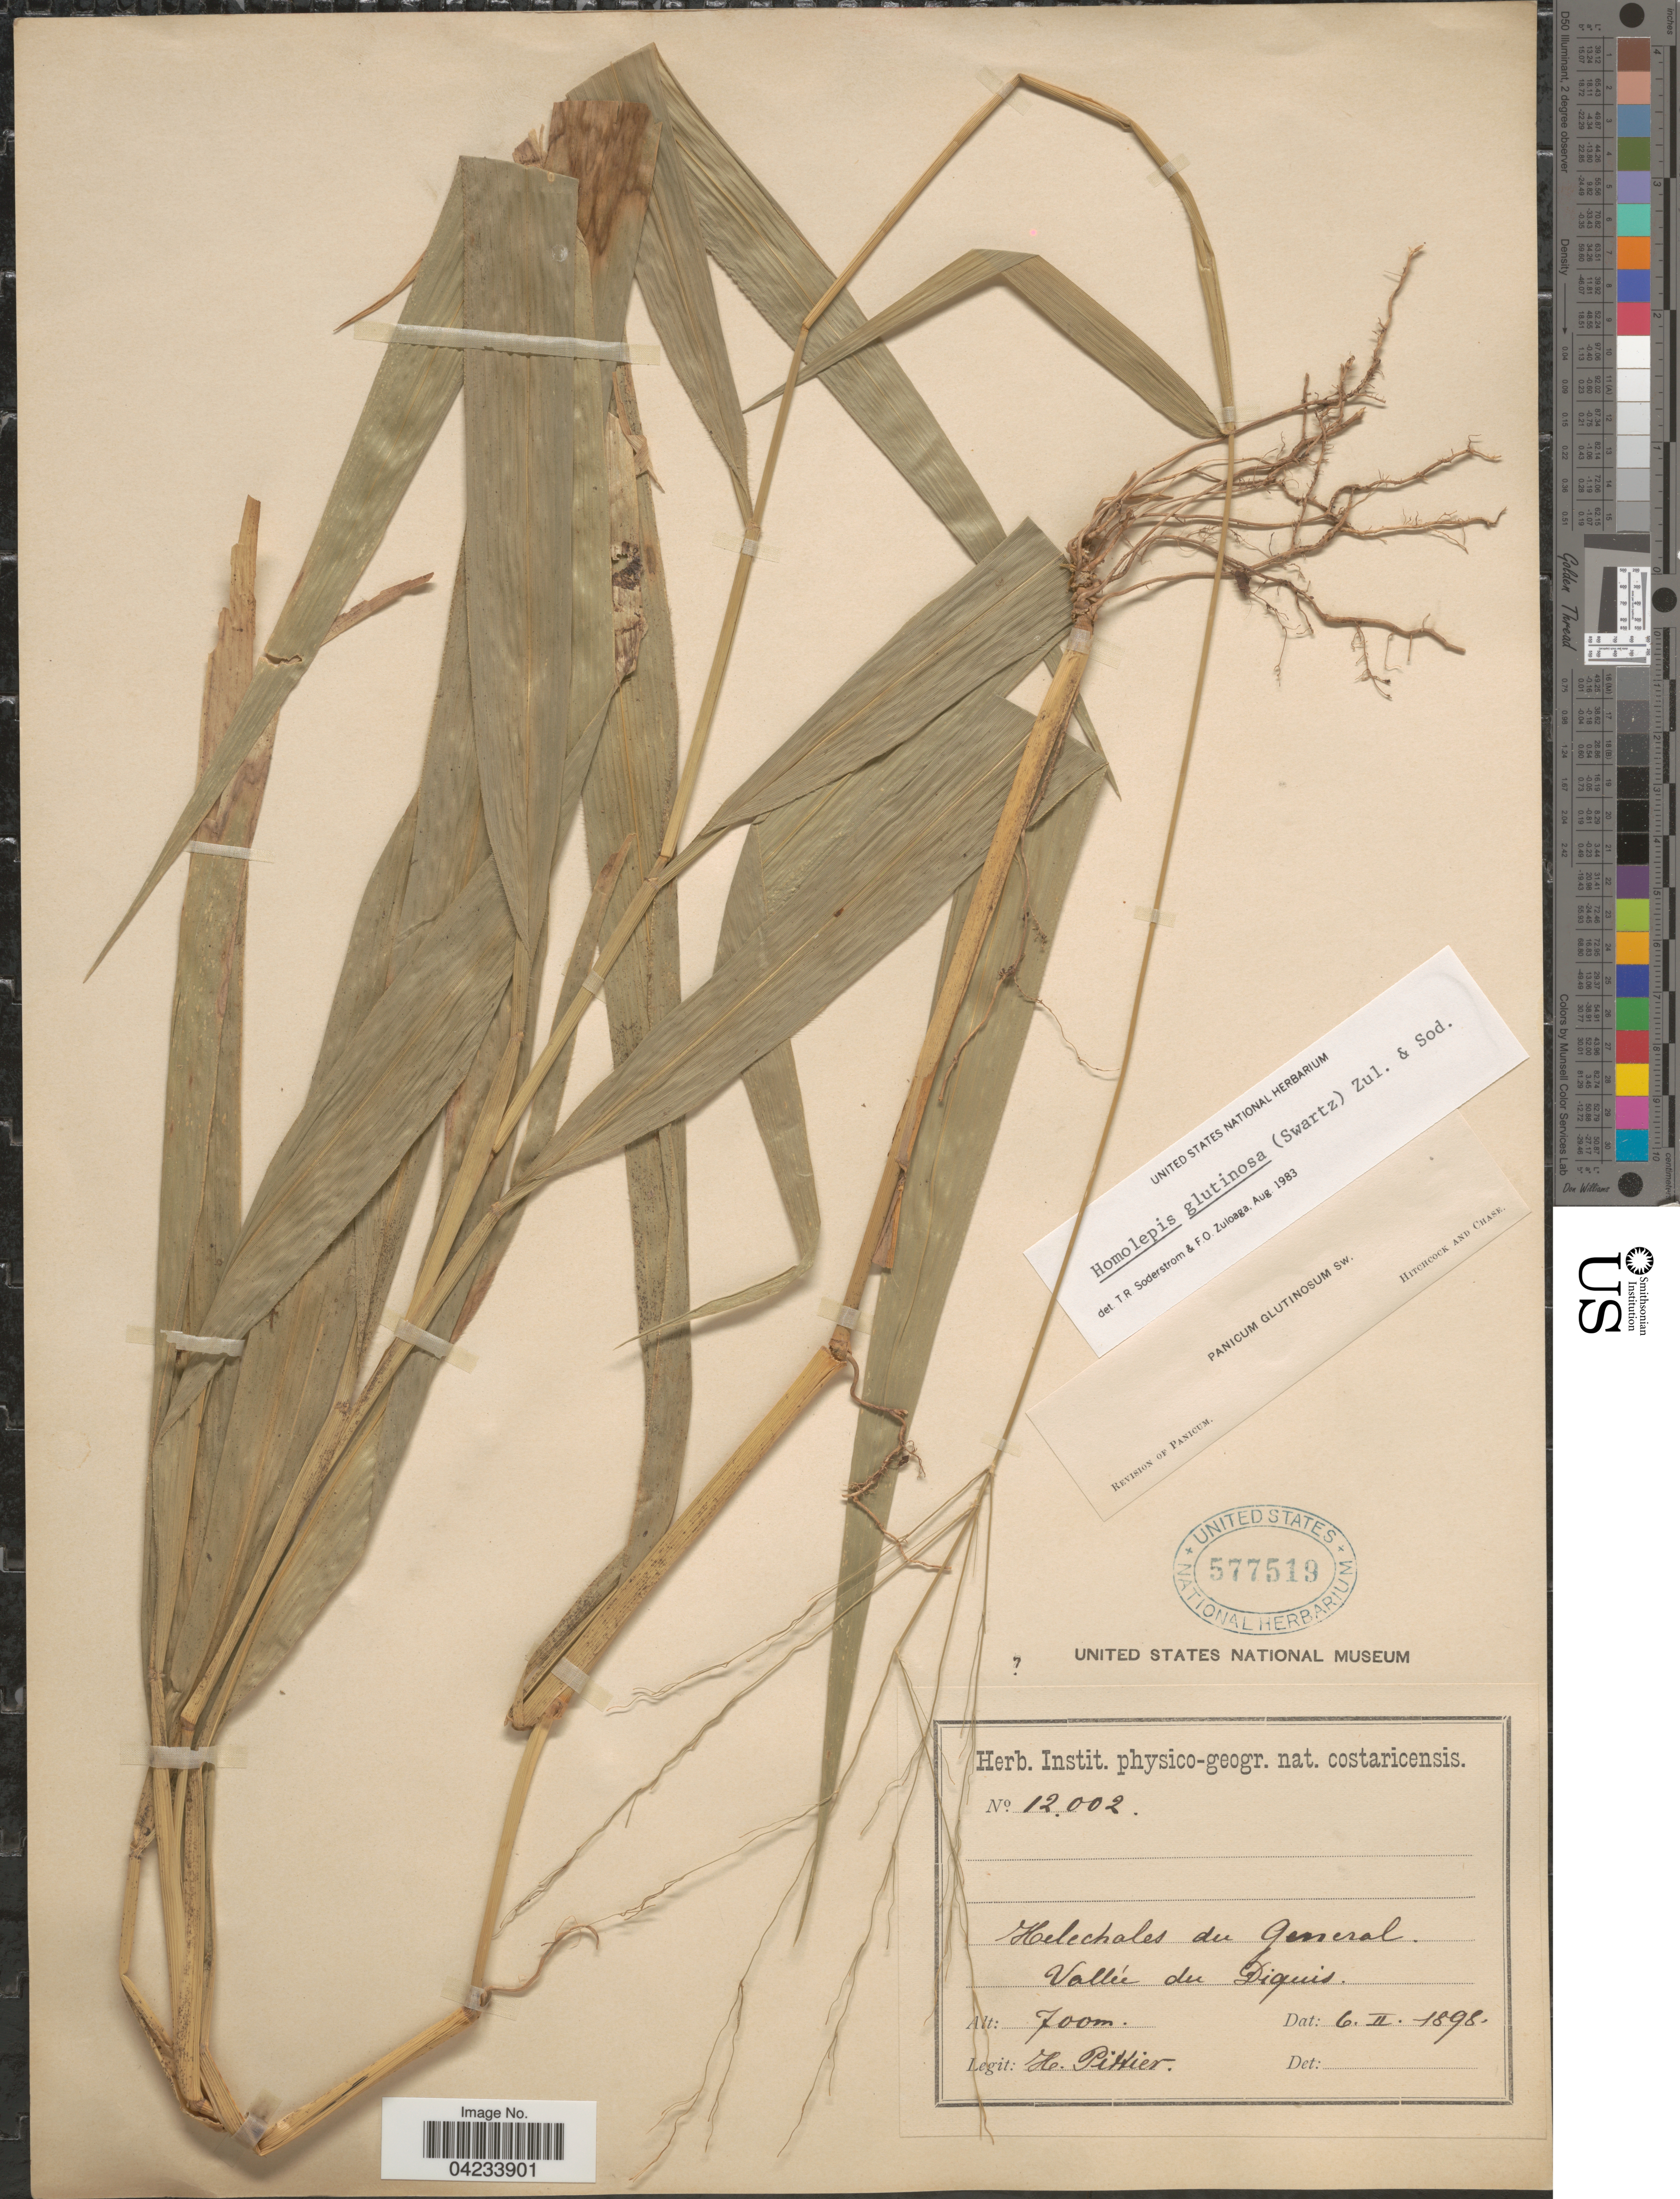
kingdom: Plantae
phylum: Tracheophyta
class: Liliopsida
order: Poales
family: Poaceae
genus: Homolepis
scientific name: Homolepis glutinosa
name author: (Sw.) Zuloaga & Soderstr.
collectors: H. F. Pittier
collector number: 12002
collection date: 1898-02-06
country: Costa Rica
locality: Helechales du General. Valleé du Diquis.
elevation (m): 700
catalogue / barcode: US 577519